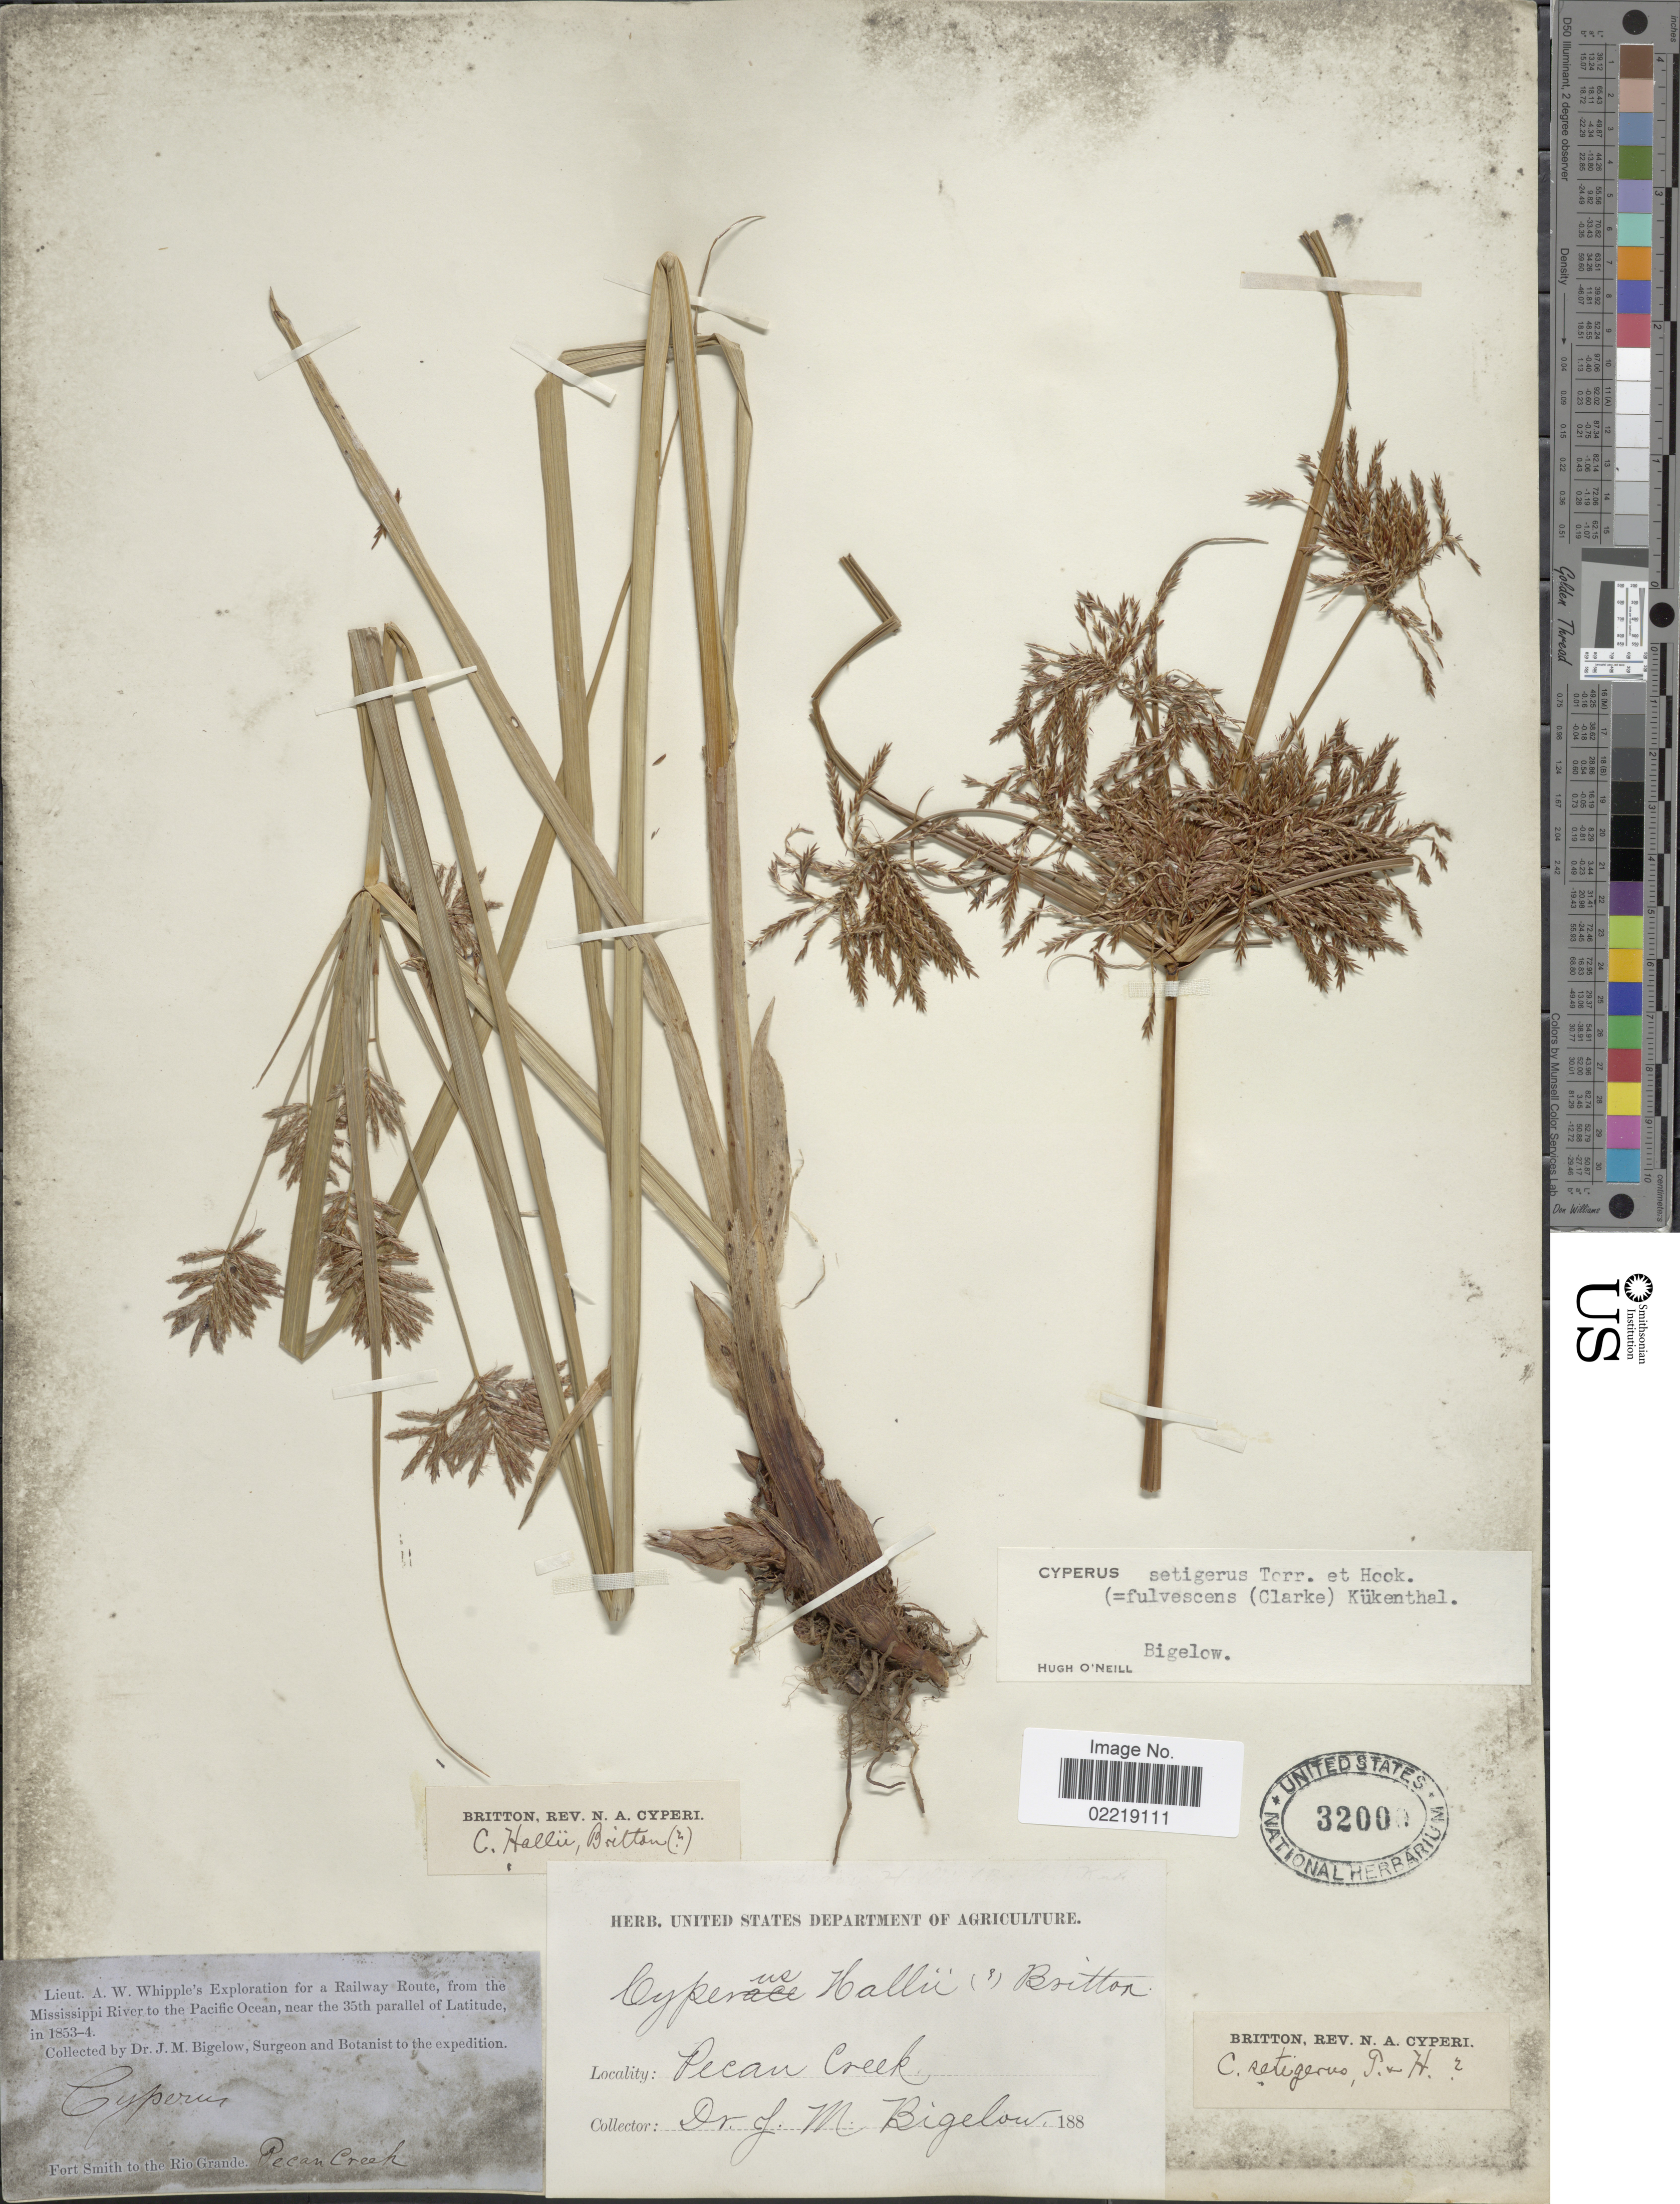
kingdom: Plantae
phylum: Tracheophyta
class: Liliopsida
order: Poales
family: Cyperaceae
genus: Cyperus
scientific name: Cyperus setigerus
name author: Torr. & Hook.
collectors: J. M. Bigelow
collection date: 1853/1854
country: United States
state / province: Oklahoma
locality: Fort Smith to the Rio Grande. Pecan Creek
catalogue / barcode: US 32000